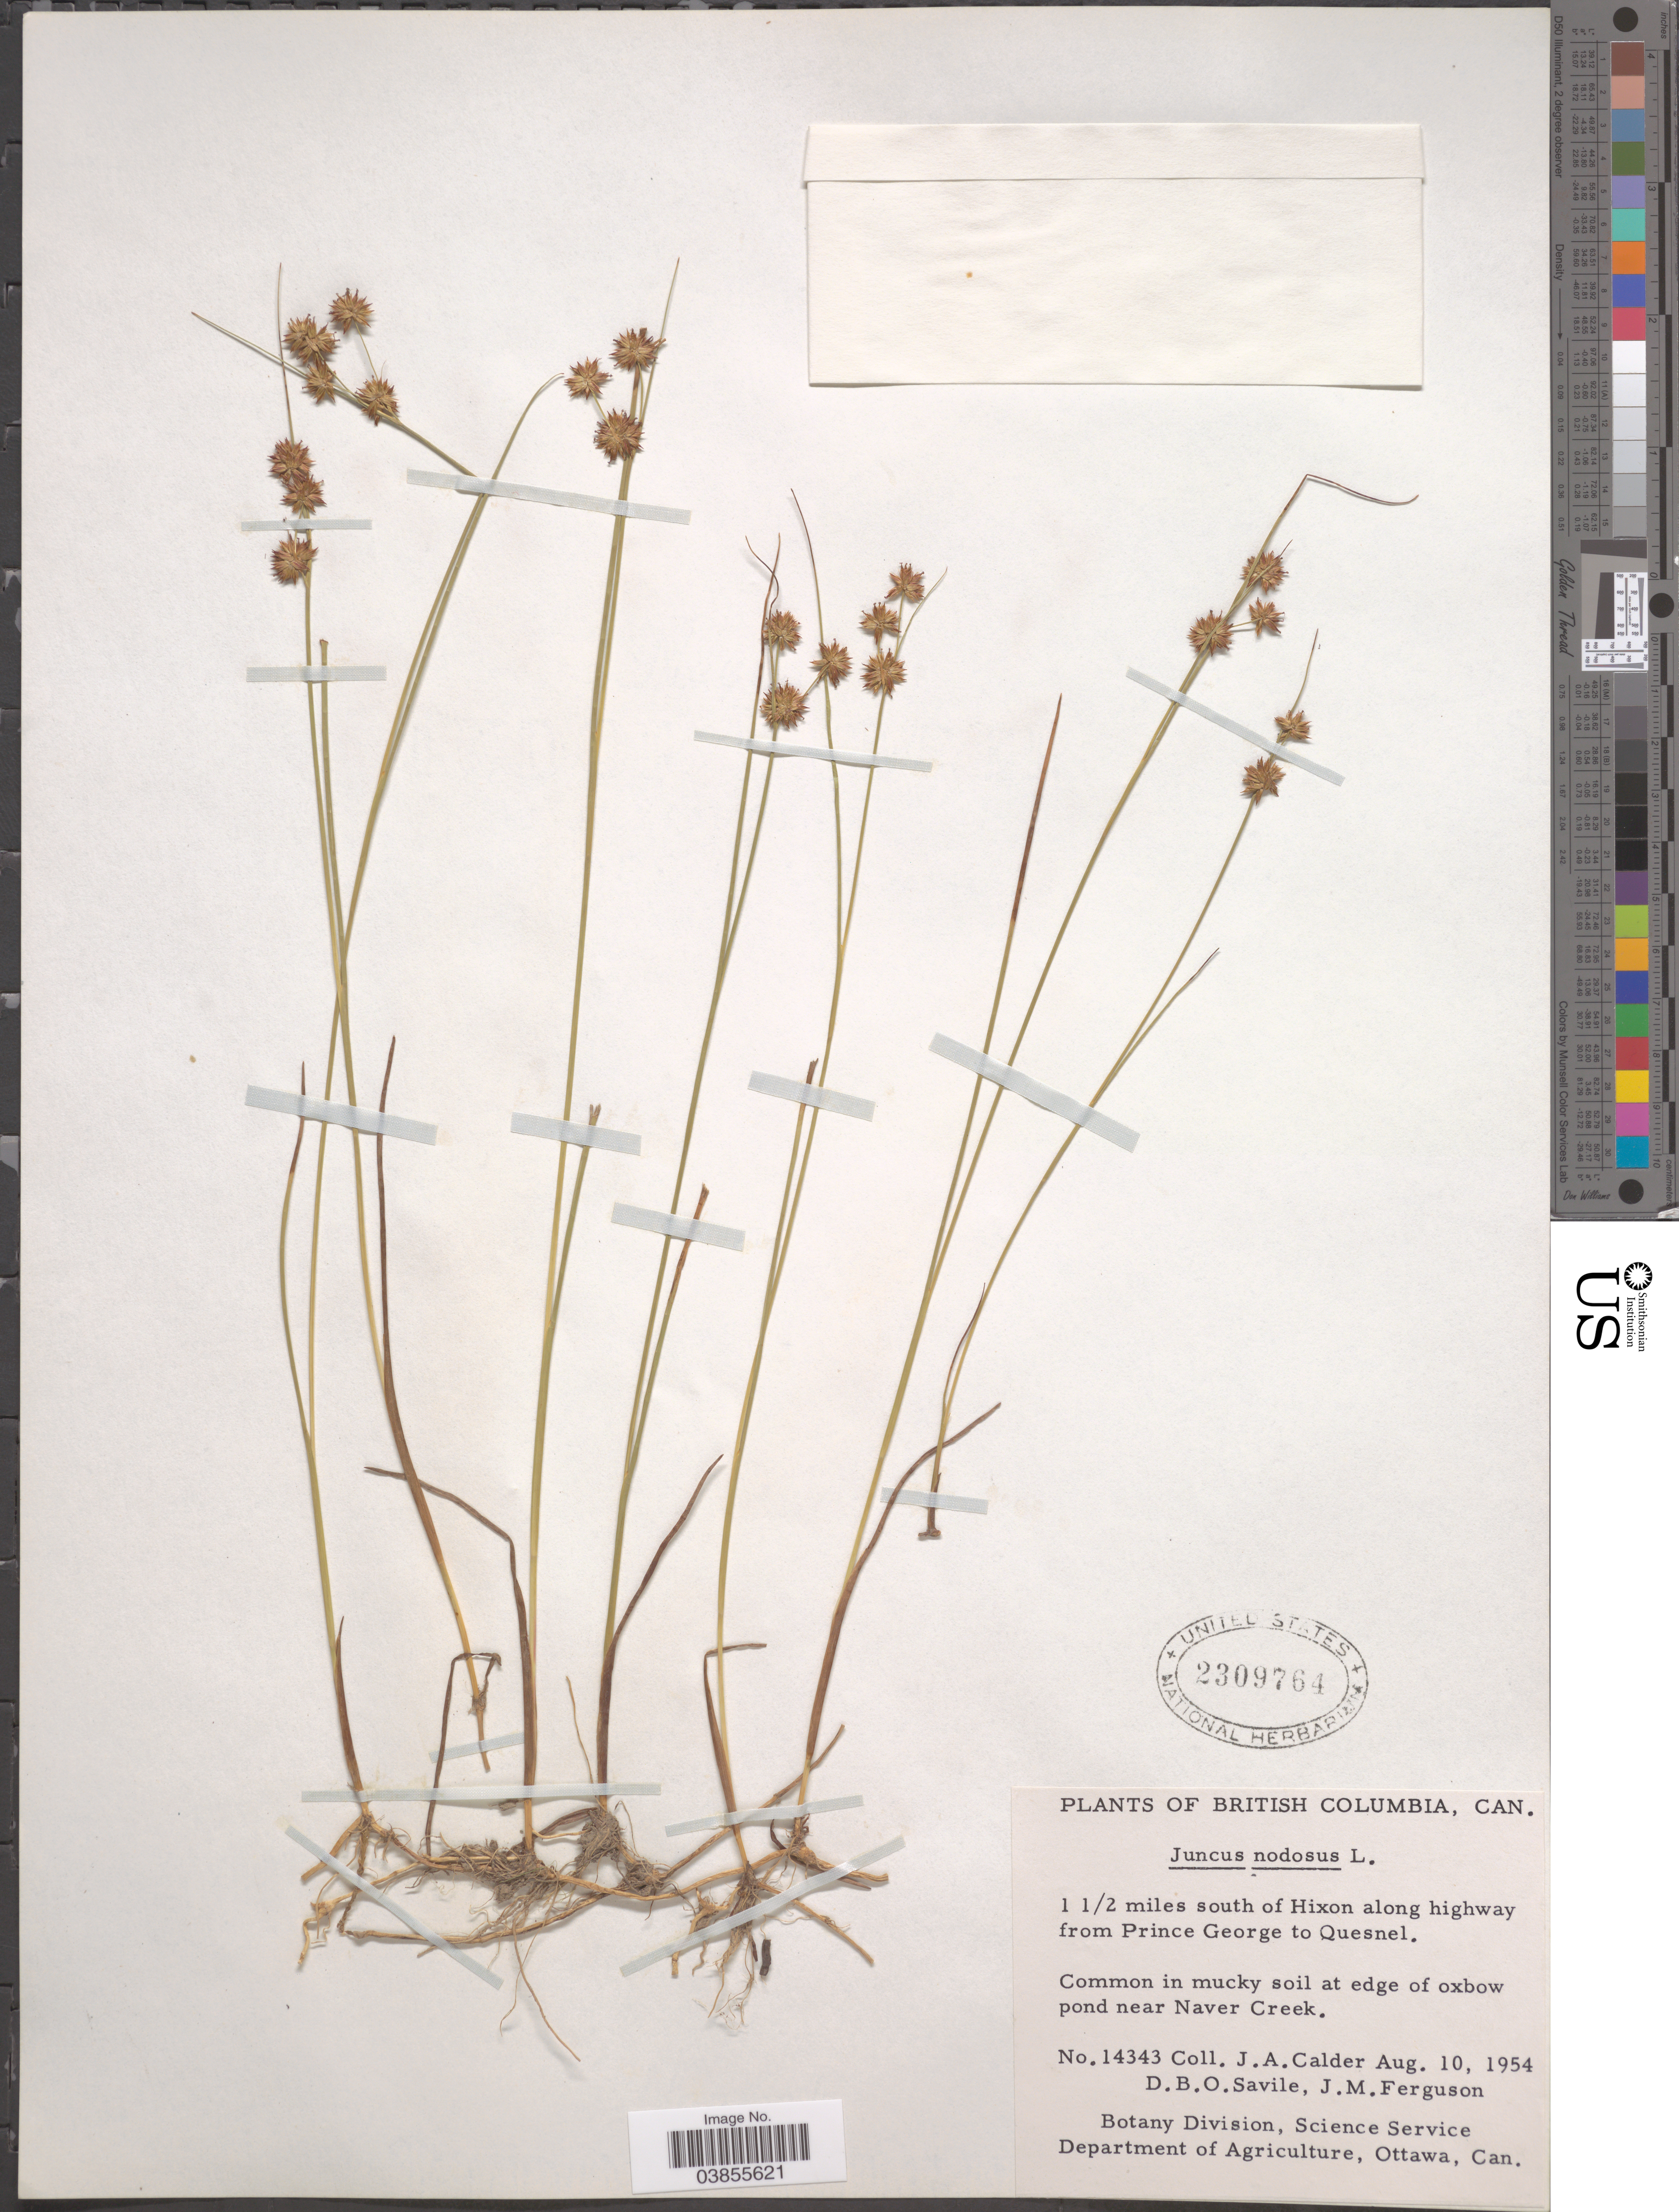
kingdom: Plantae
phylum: Tracheophyta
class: Liliopsida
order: Poales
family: Juncaceae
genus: Juncus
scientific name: Juncus nodosus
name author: L.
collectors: J. A. Calder, D. Savile & J. M. Ferguson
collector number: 14343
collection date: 1954-08-10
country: Canada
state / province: British Columbia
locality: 1 ½ miles south of Hixon along highway from Prince George to Quesnel. Common in mucky soil at edge of oxbow pond near Naver Creek.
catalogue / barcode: US 2309764